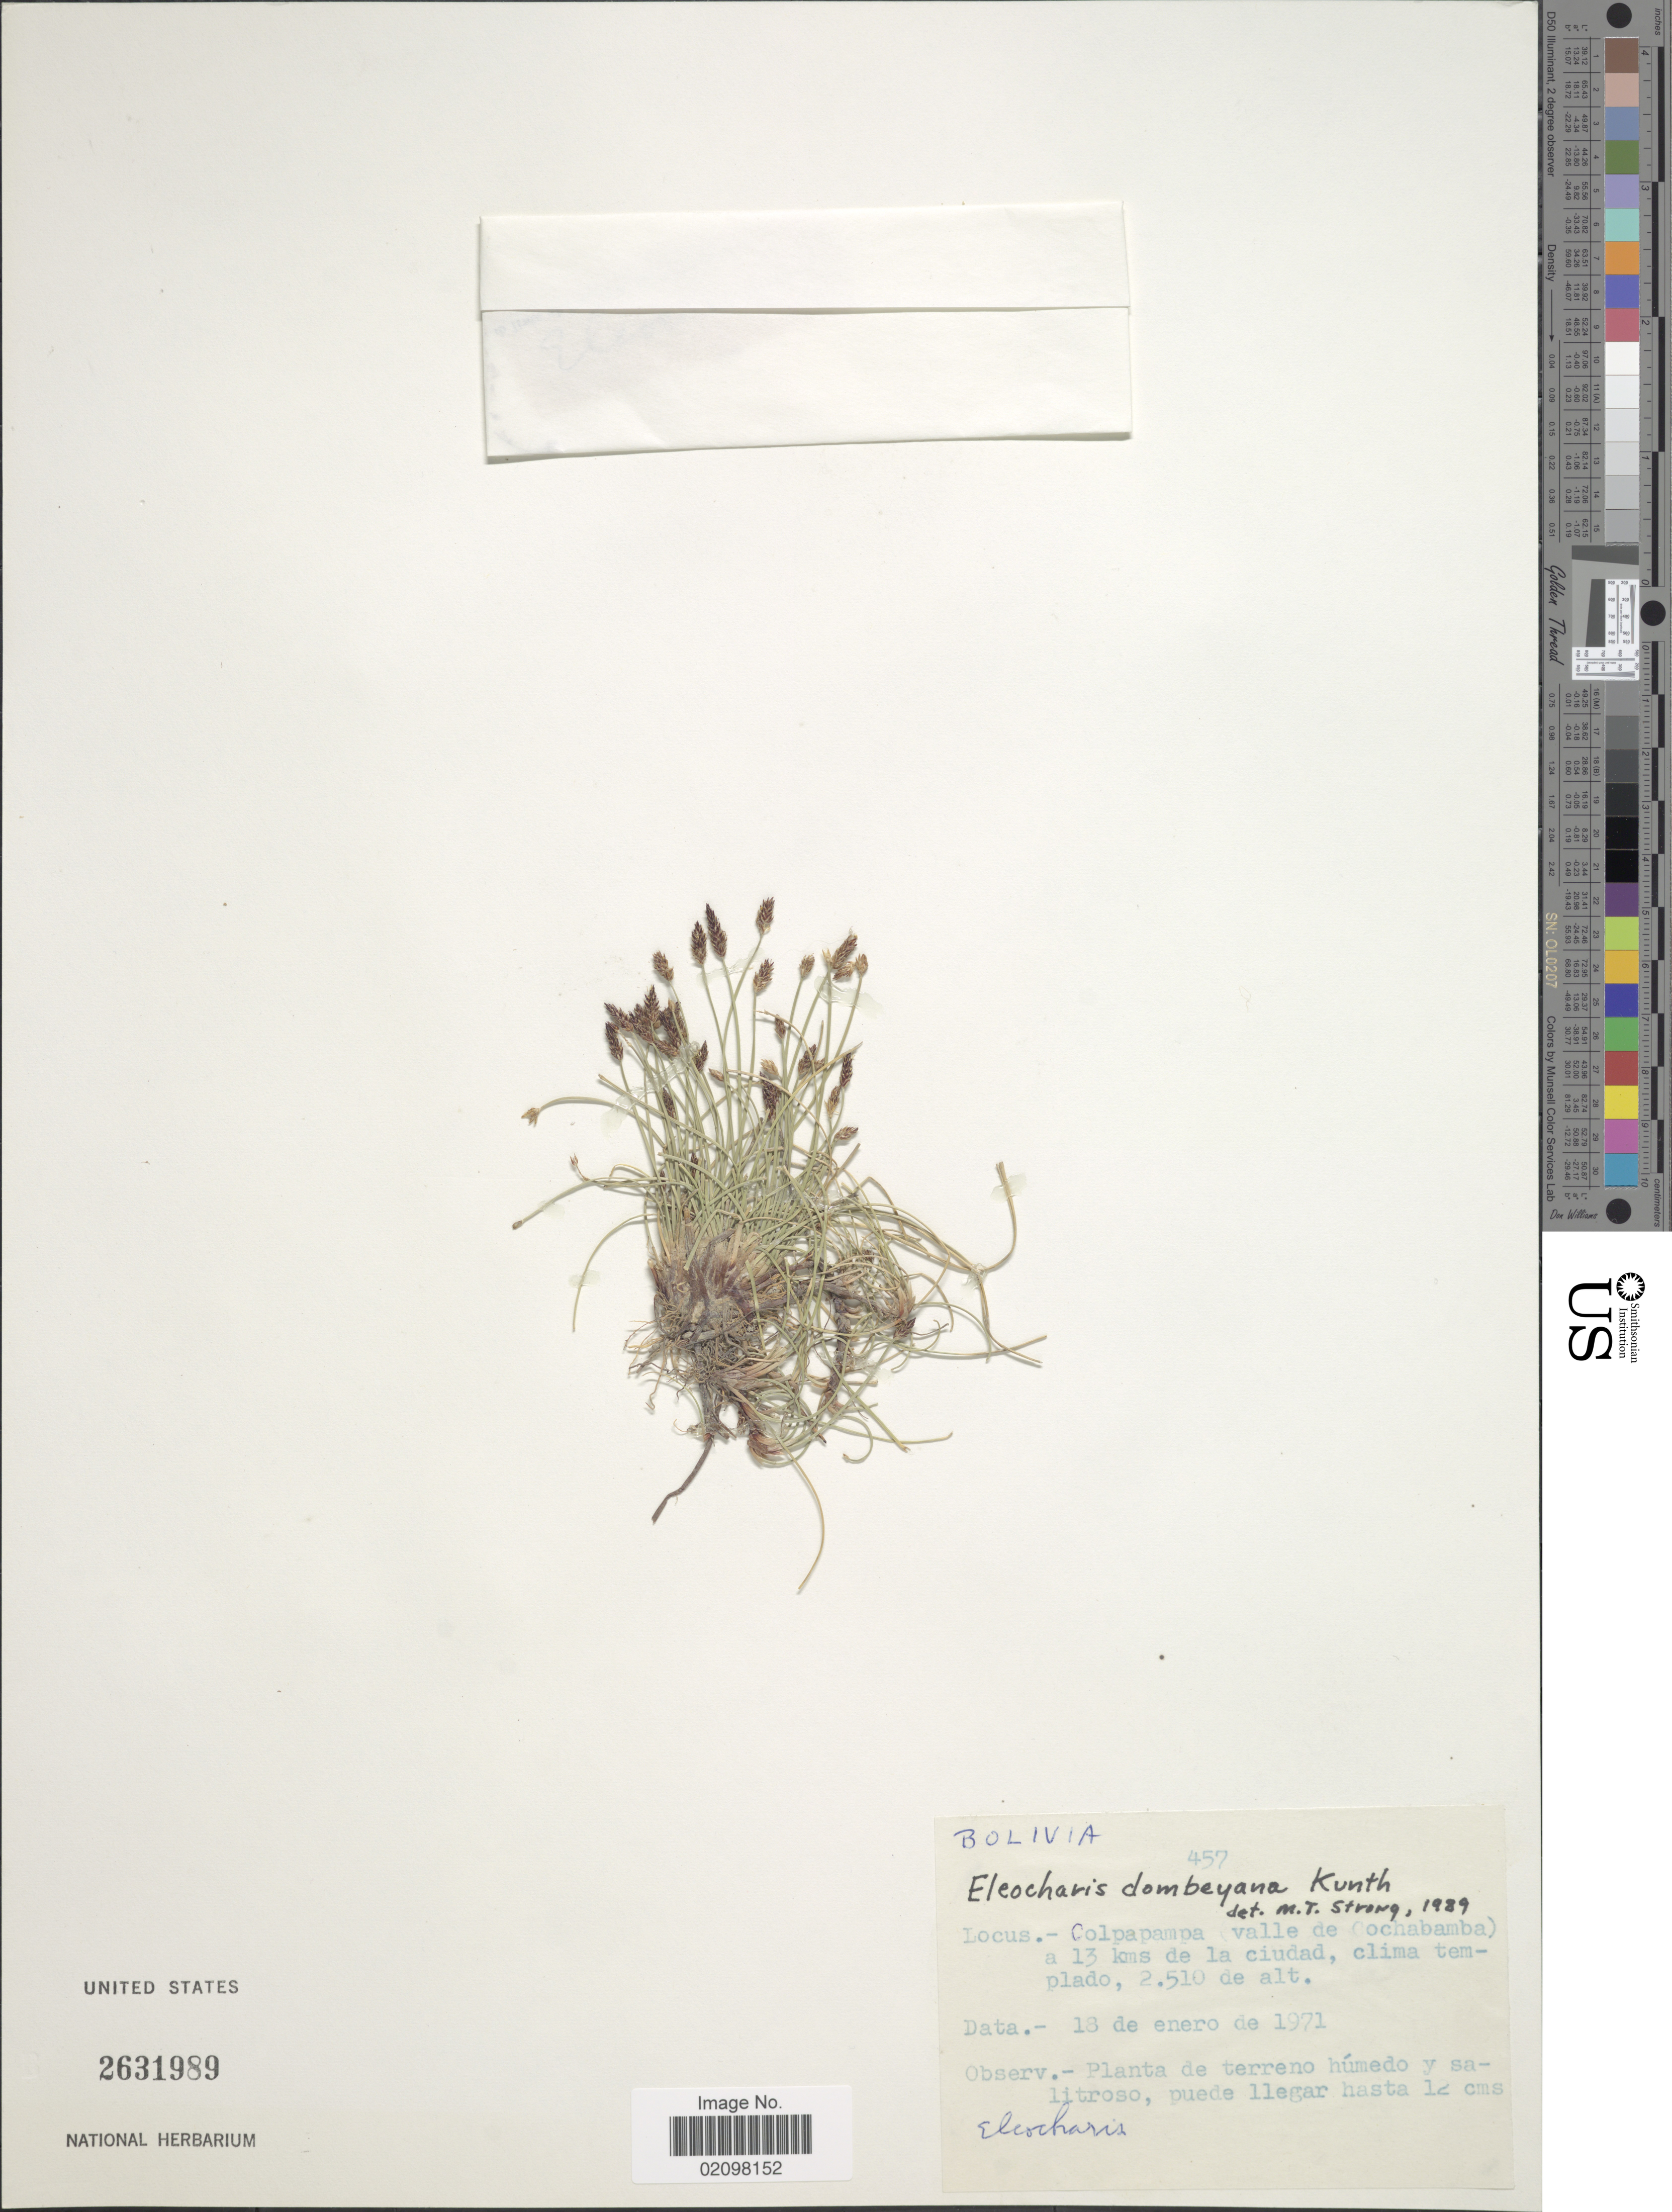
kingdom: Plantae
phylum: Tracheophyta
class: Liliopsida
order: Poales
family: Cyperaceae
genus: Eleocharis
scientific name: Eleocharis dombeyana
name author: Kunth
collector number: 457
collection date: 1971-01-18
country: Bolivia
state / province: Cochabamba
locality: Colpampa (valle de Cochabamba) a 13 kms de la ciudad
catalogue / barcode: US 2631989